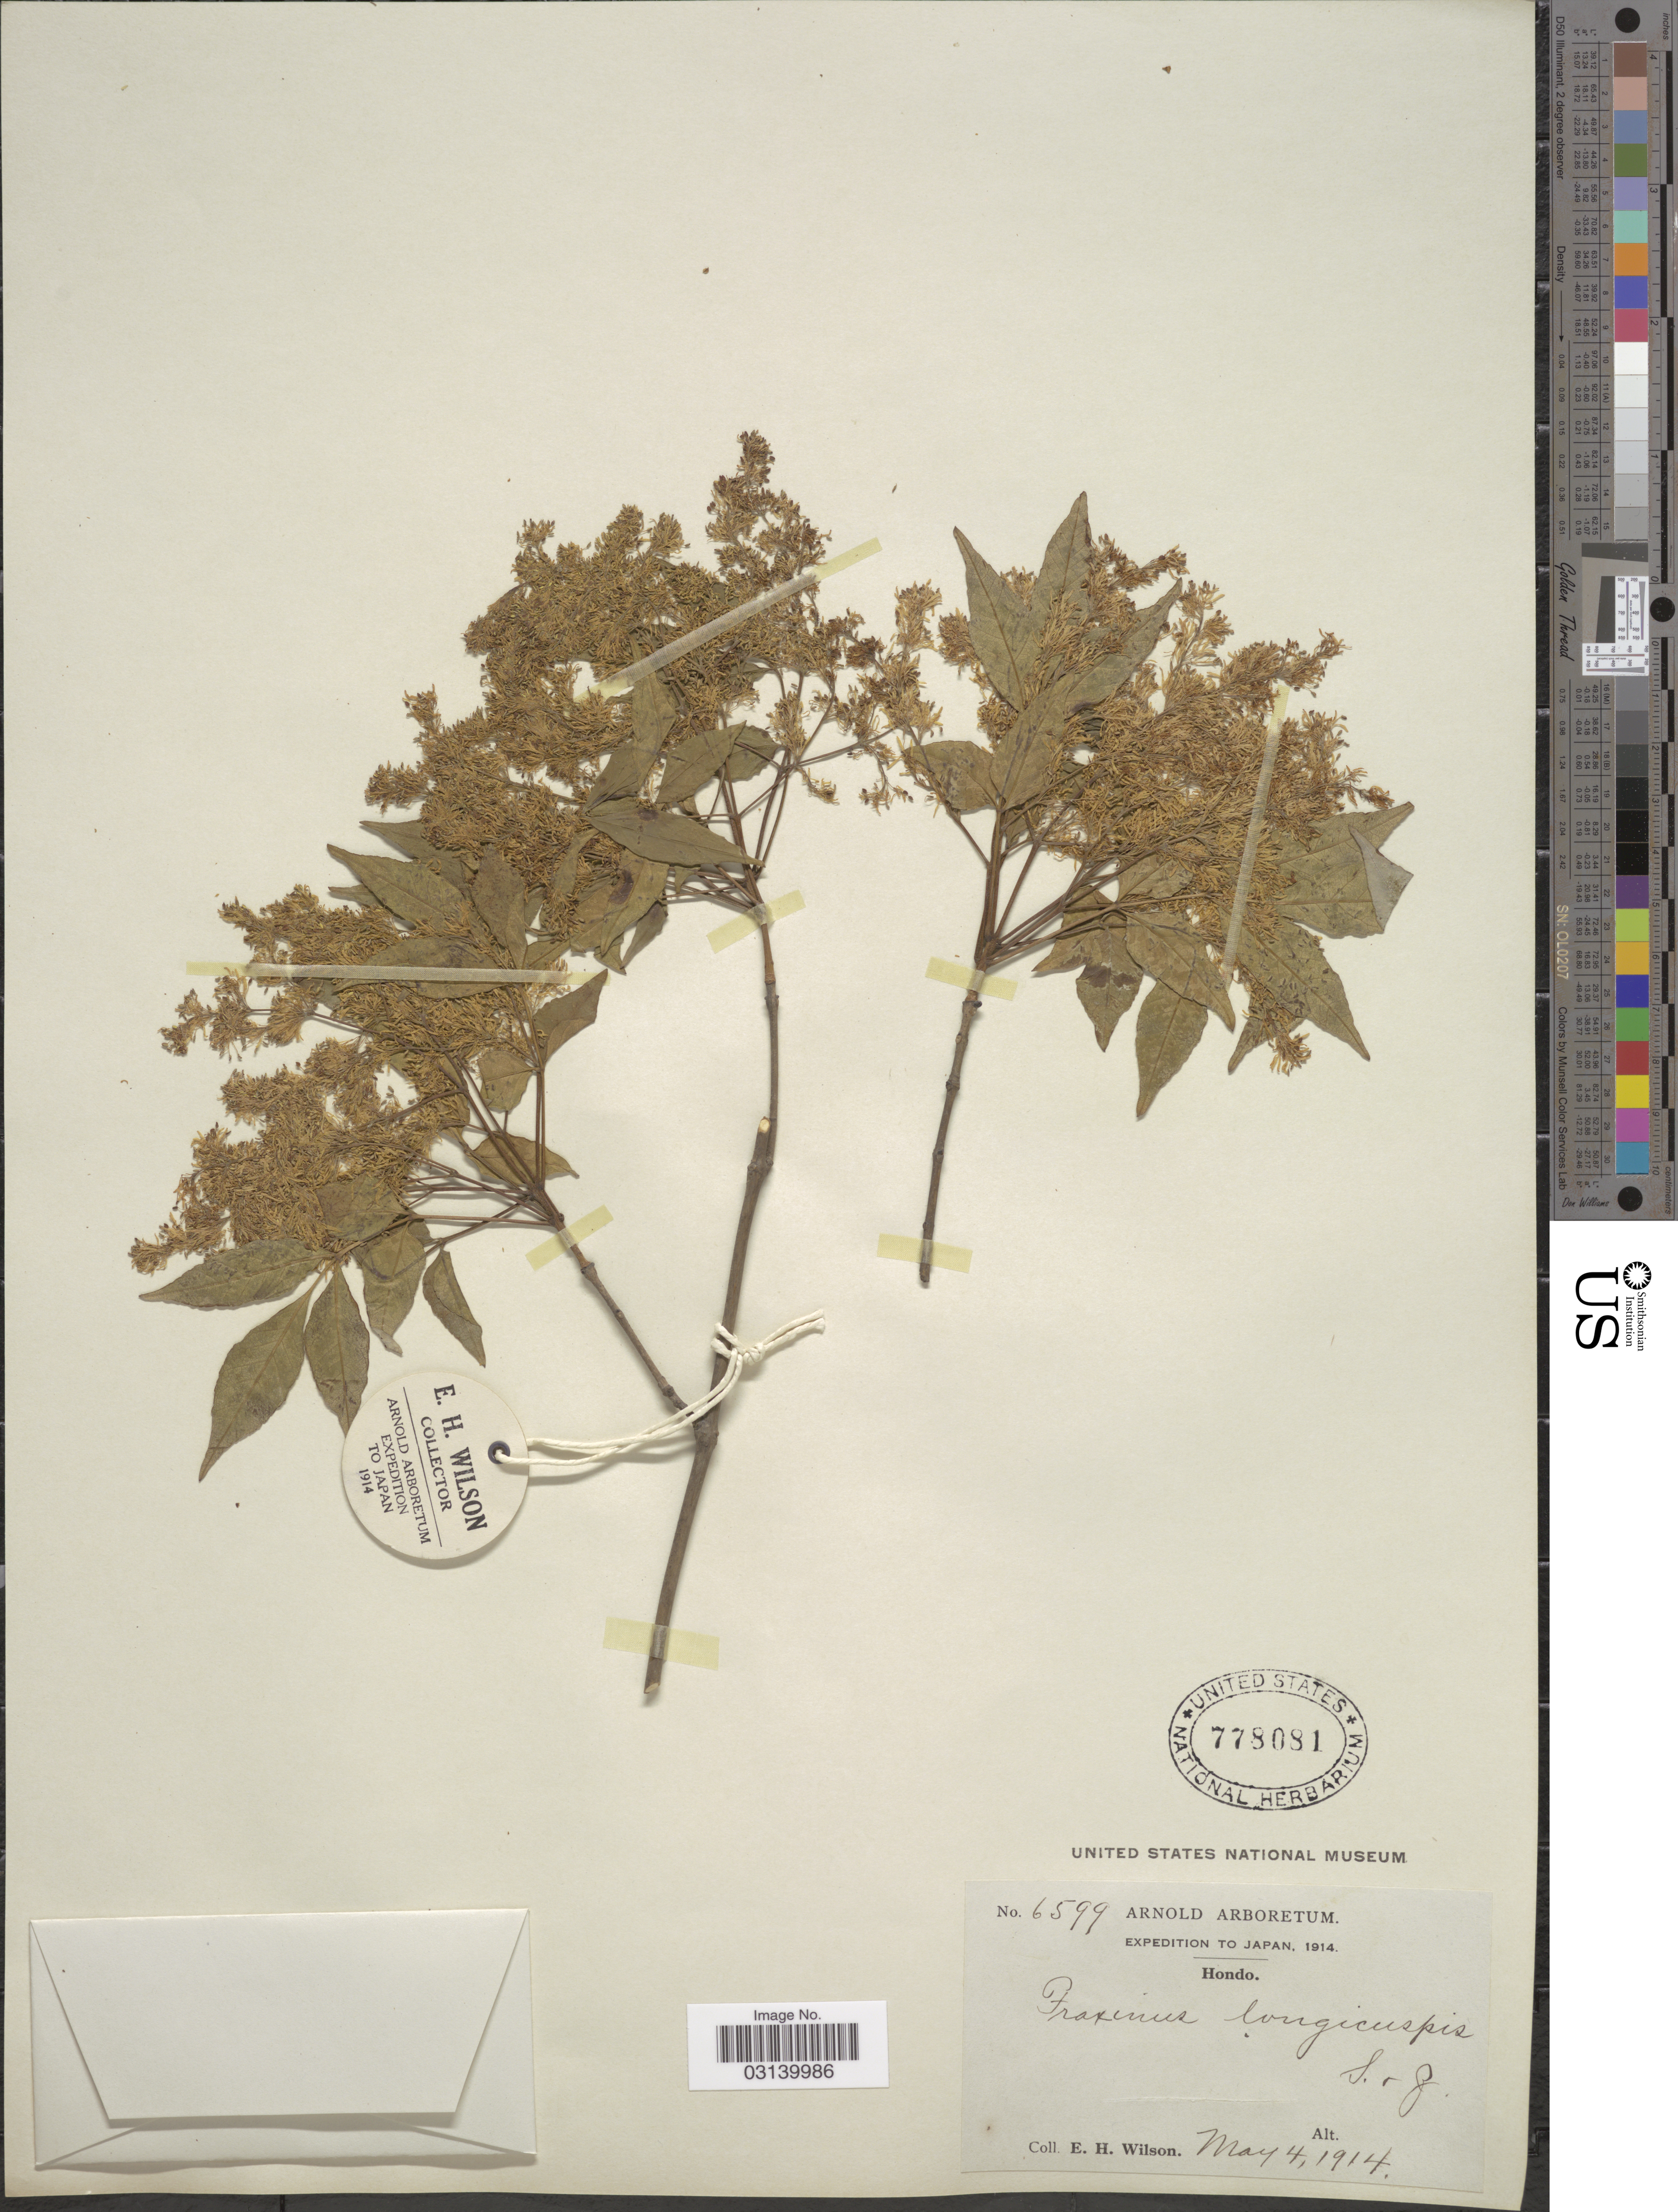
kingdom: Plantae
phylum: Tracheophyta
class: Magnoliopsida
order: Lamiales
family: Oleaceae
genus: Fraxinus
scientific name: Fraxinus longicuspis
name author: Siebold & Zucc.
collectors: E. Wilson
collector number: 6599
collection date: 1914-05-04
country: Japan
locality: Hondo.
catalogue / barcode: US 778081